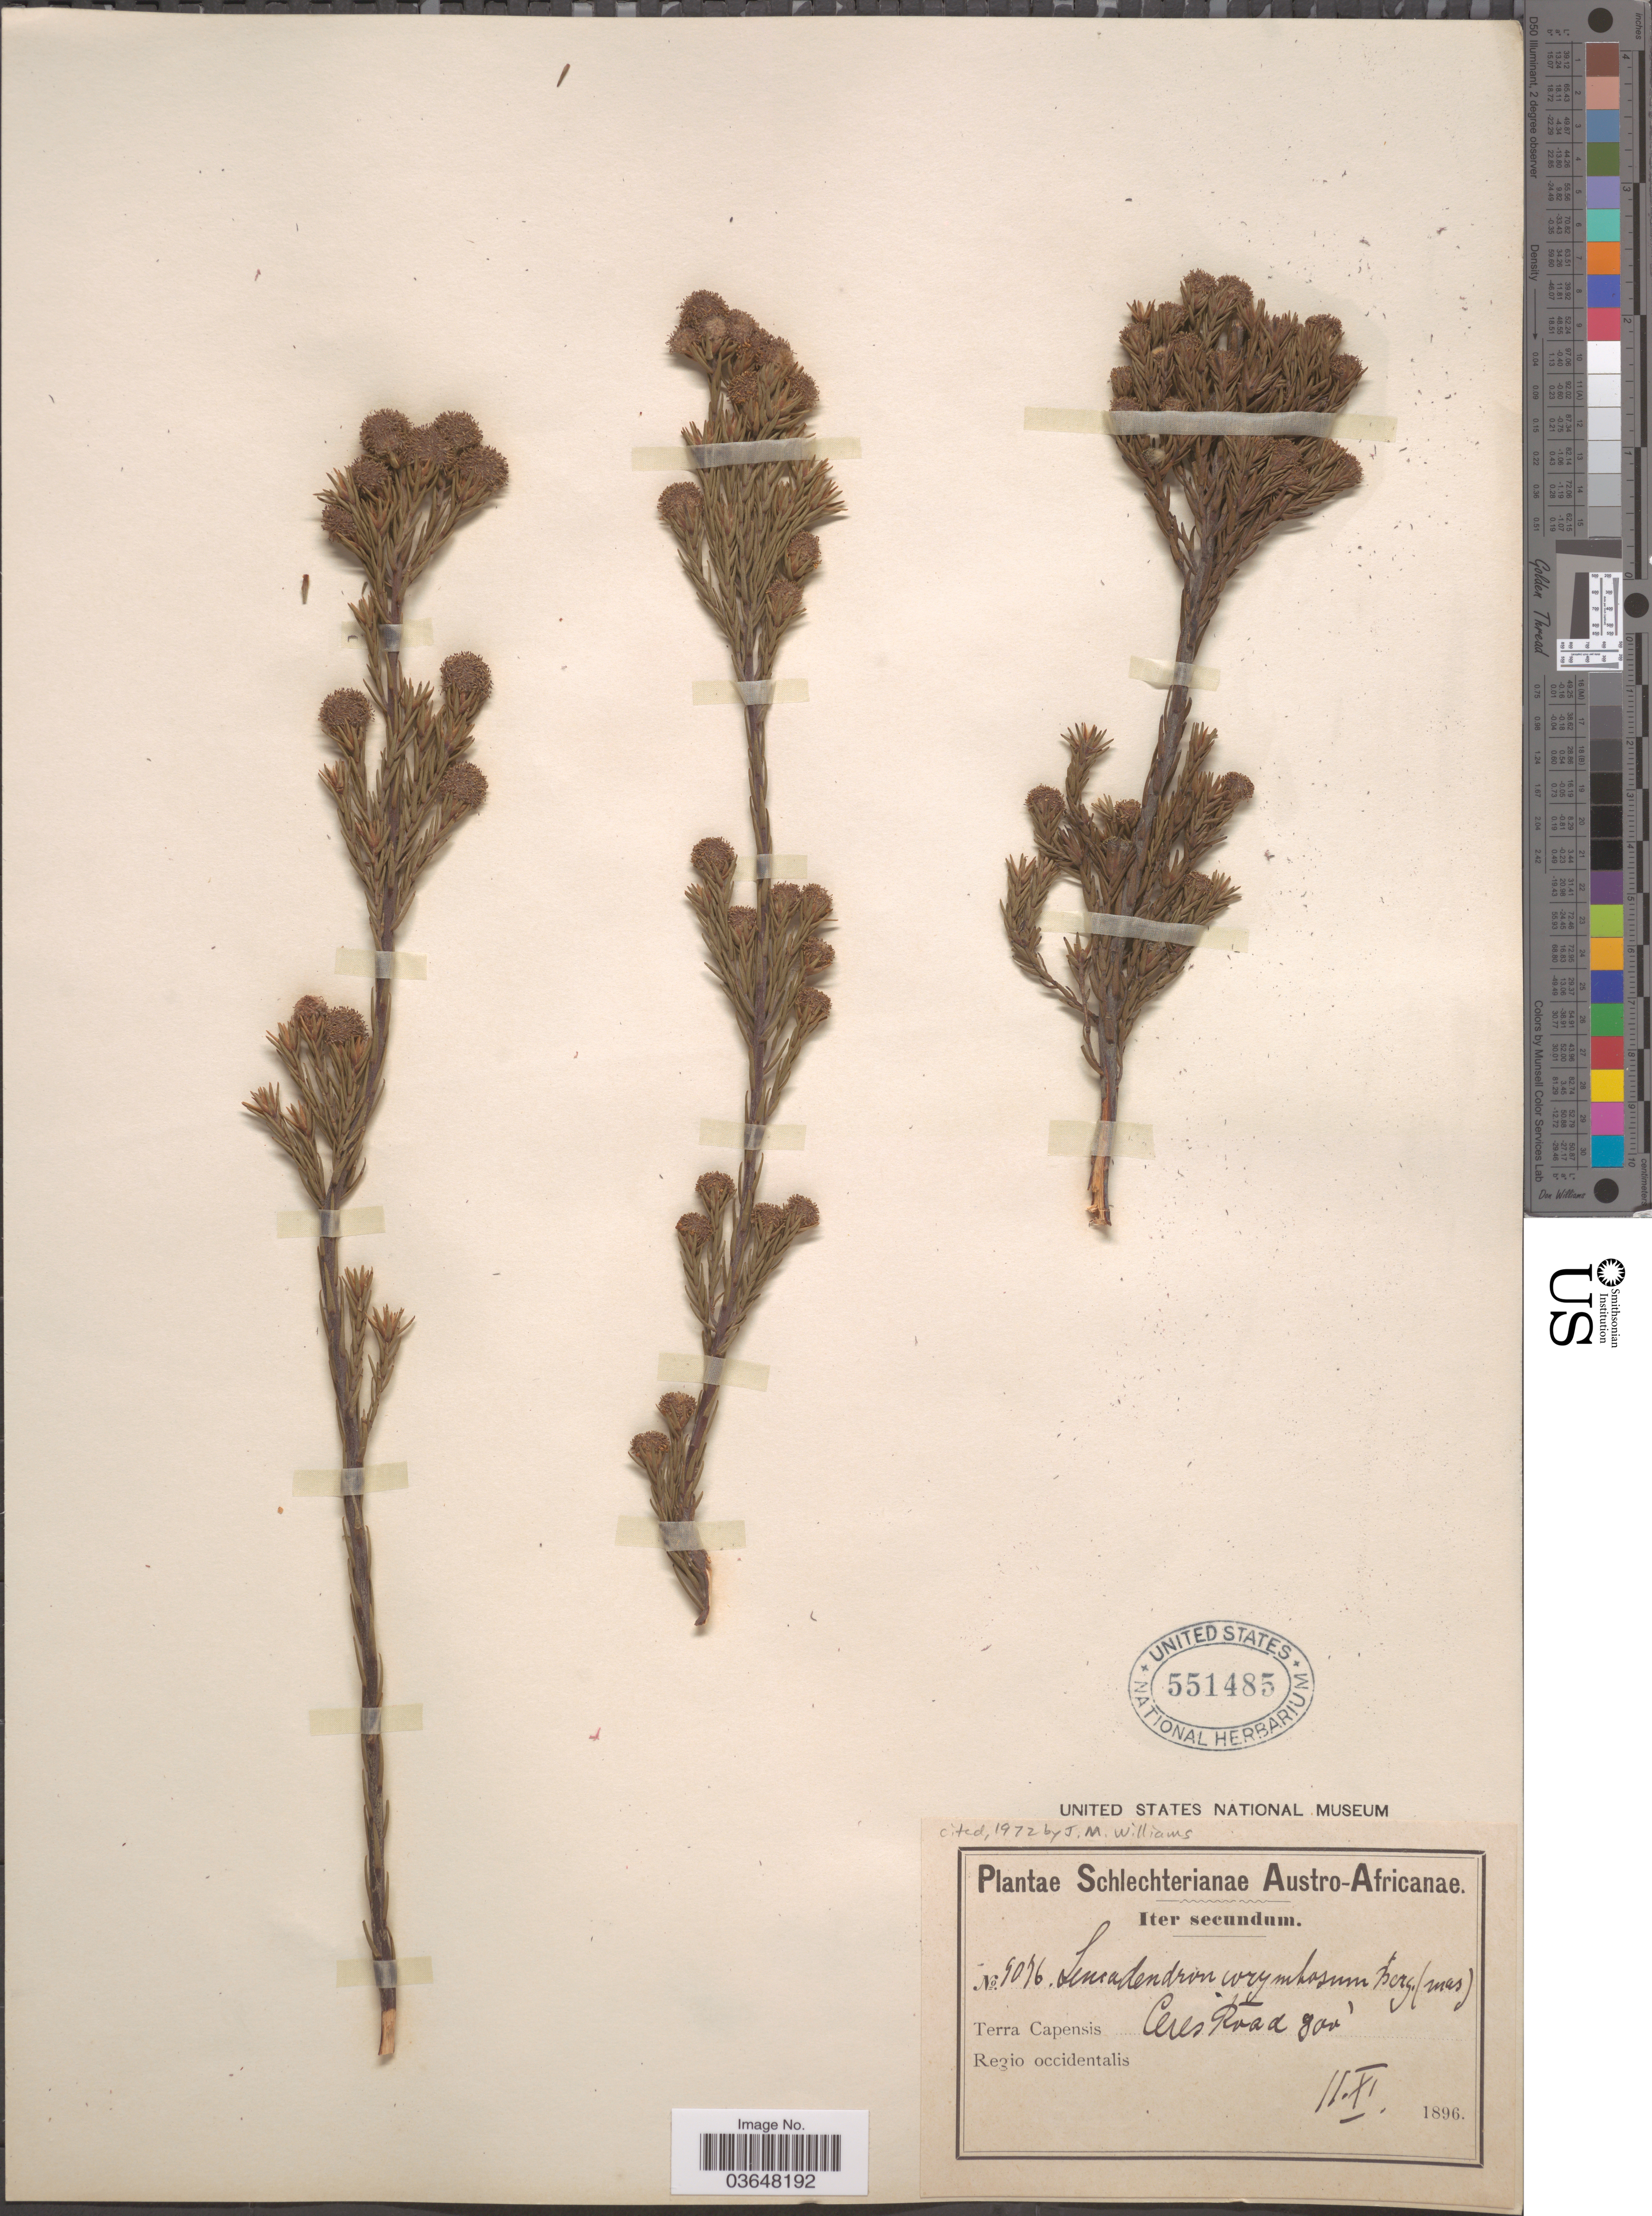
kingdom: Plantae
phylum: Tracheophyta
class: Magnoliopsida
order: Proteales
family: Proteaceae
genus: Leucadendron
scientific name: Leucadendron corymbosum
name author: P.J. Bergius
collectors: Schlechter, --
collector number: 9076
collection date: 1896-11-11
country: South Africa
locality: Austro-Africanae. Terra Capensis Ceres Road. Regio occidentalis.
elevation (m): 244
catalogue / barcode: US 551485